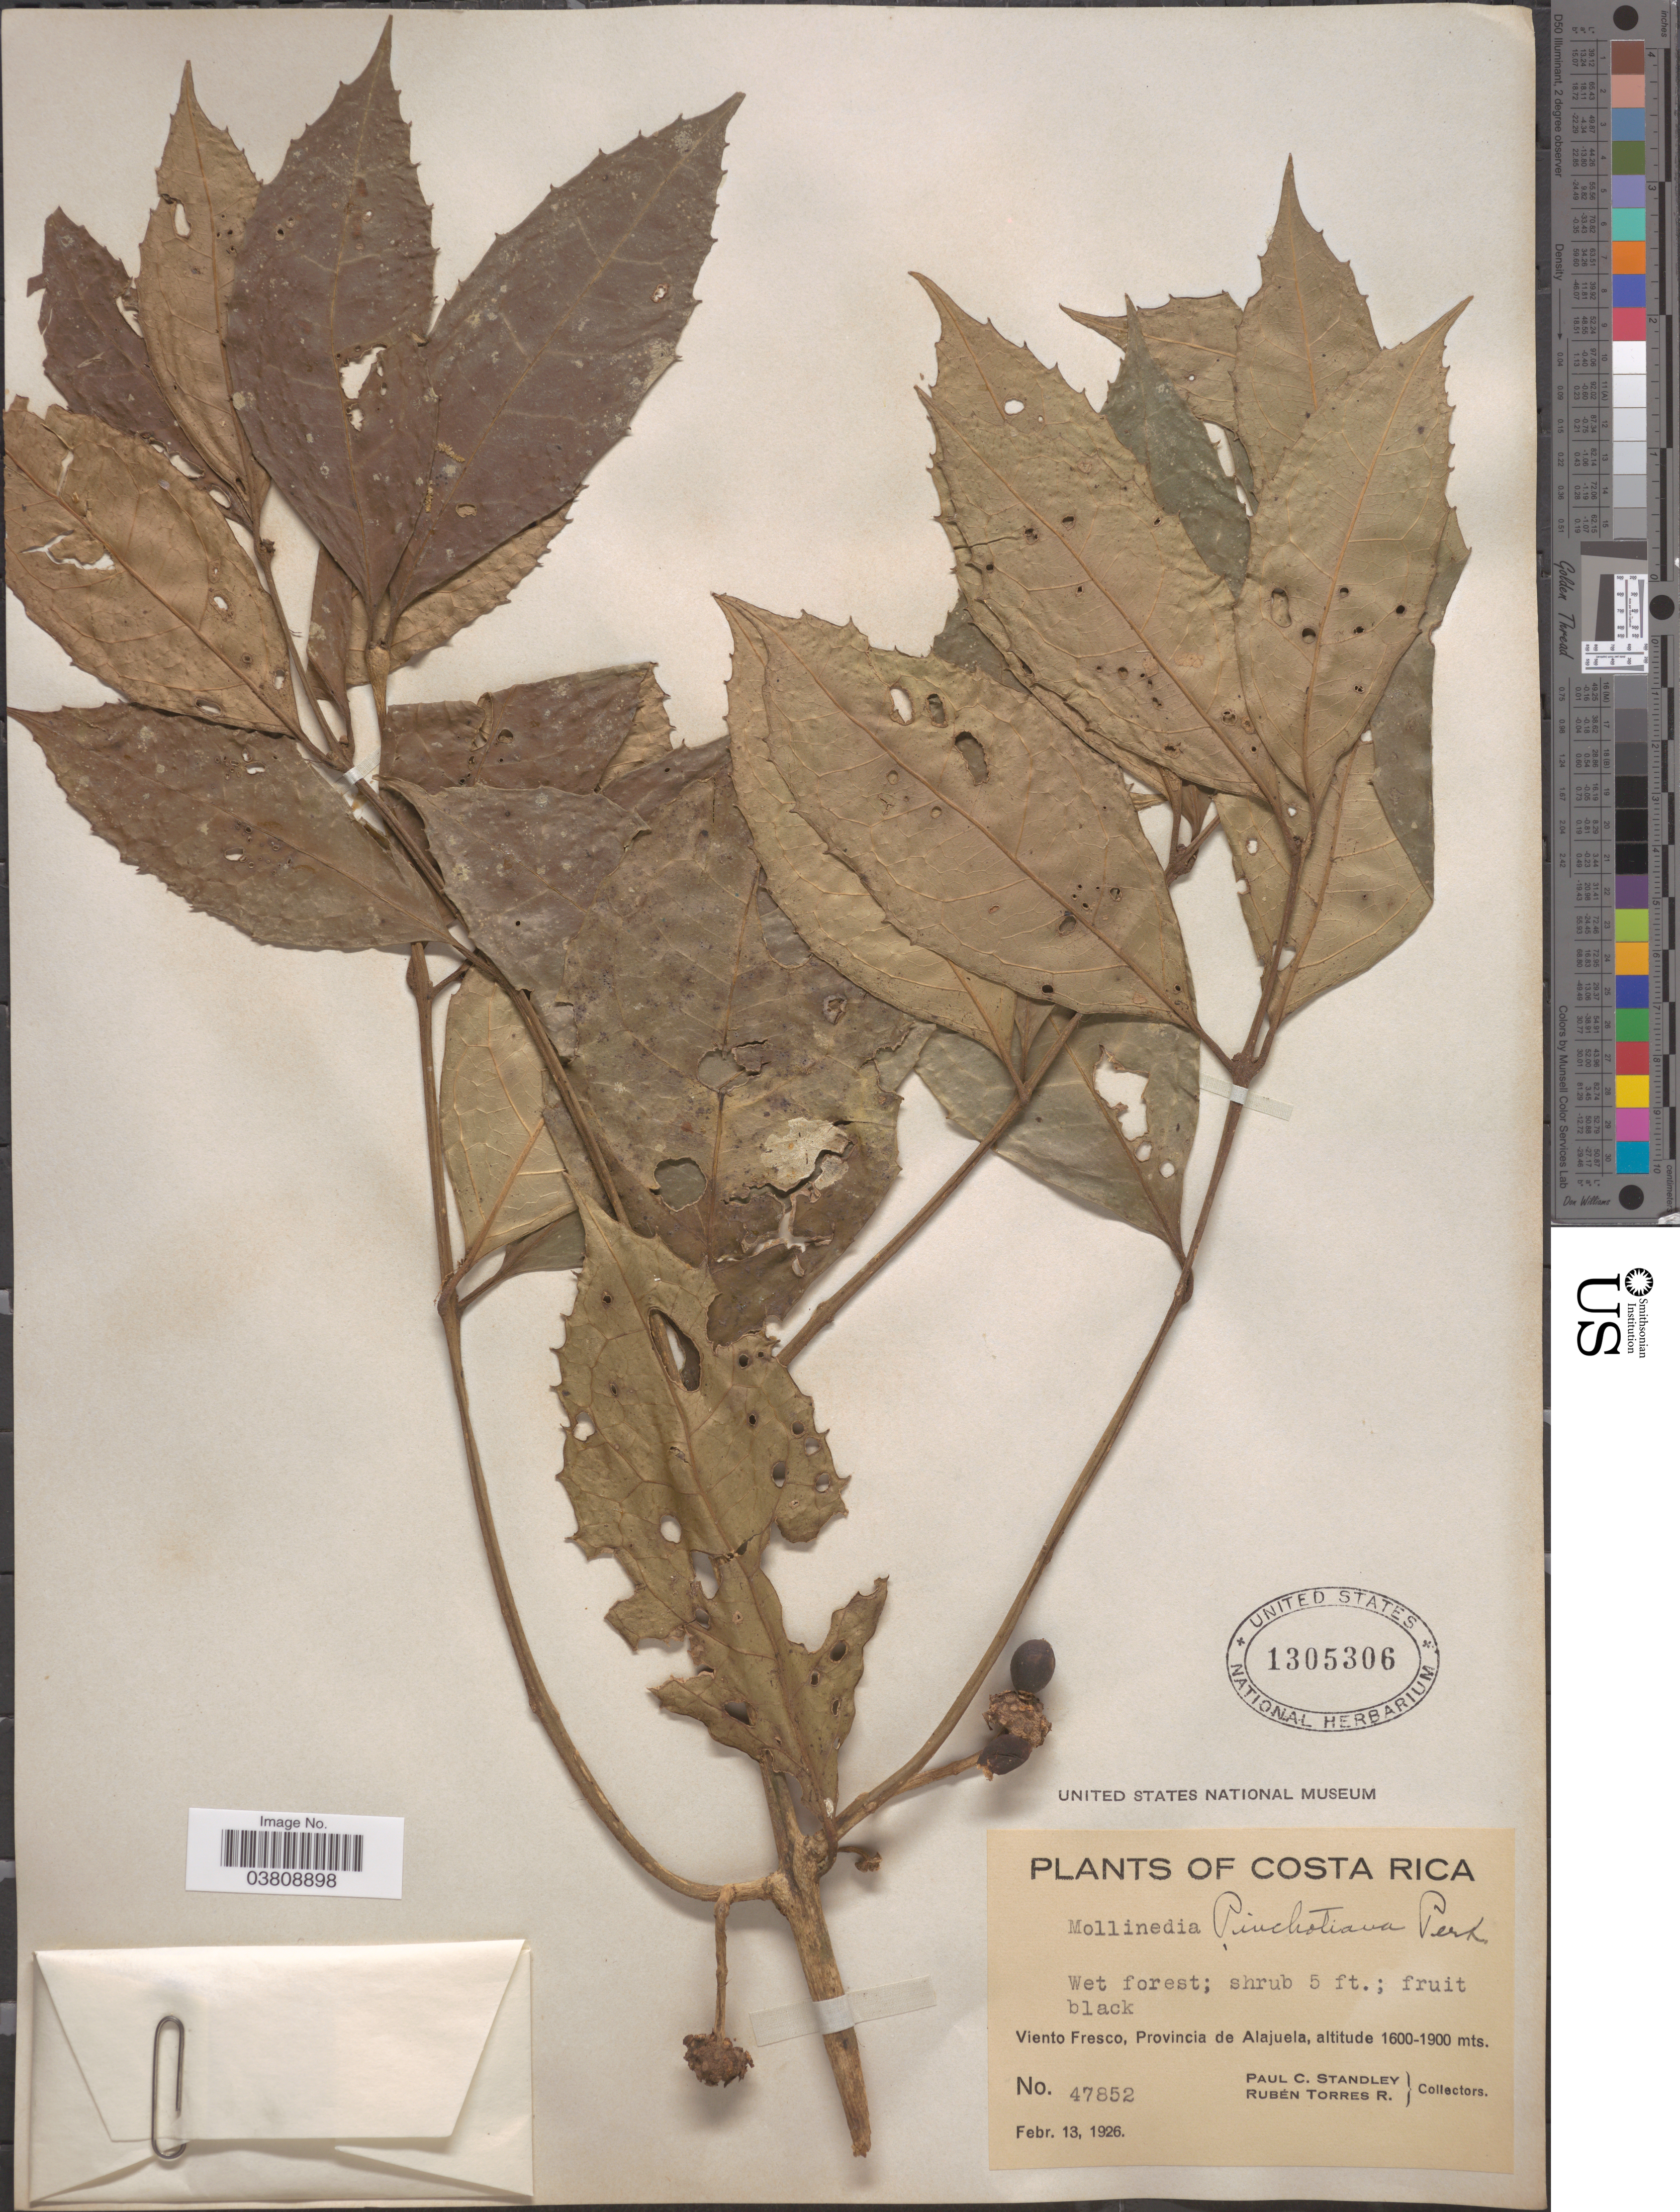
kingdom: Plantae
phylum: Tracheophyta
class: Magnoliopsida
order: Laurales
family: Monimiaceae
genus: Mollinedia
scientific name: Mollinedia pinchotiana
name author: Perkins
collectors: P. C. Standley & R. Torres Rojas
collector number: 47852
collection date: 1926-02-13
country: Costa Rica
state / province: Alajuela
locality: Viento Fresco.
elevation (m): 1600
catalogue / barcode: US 1305306